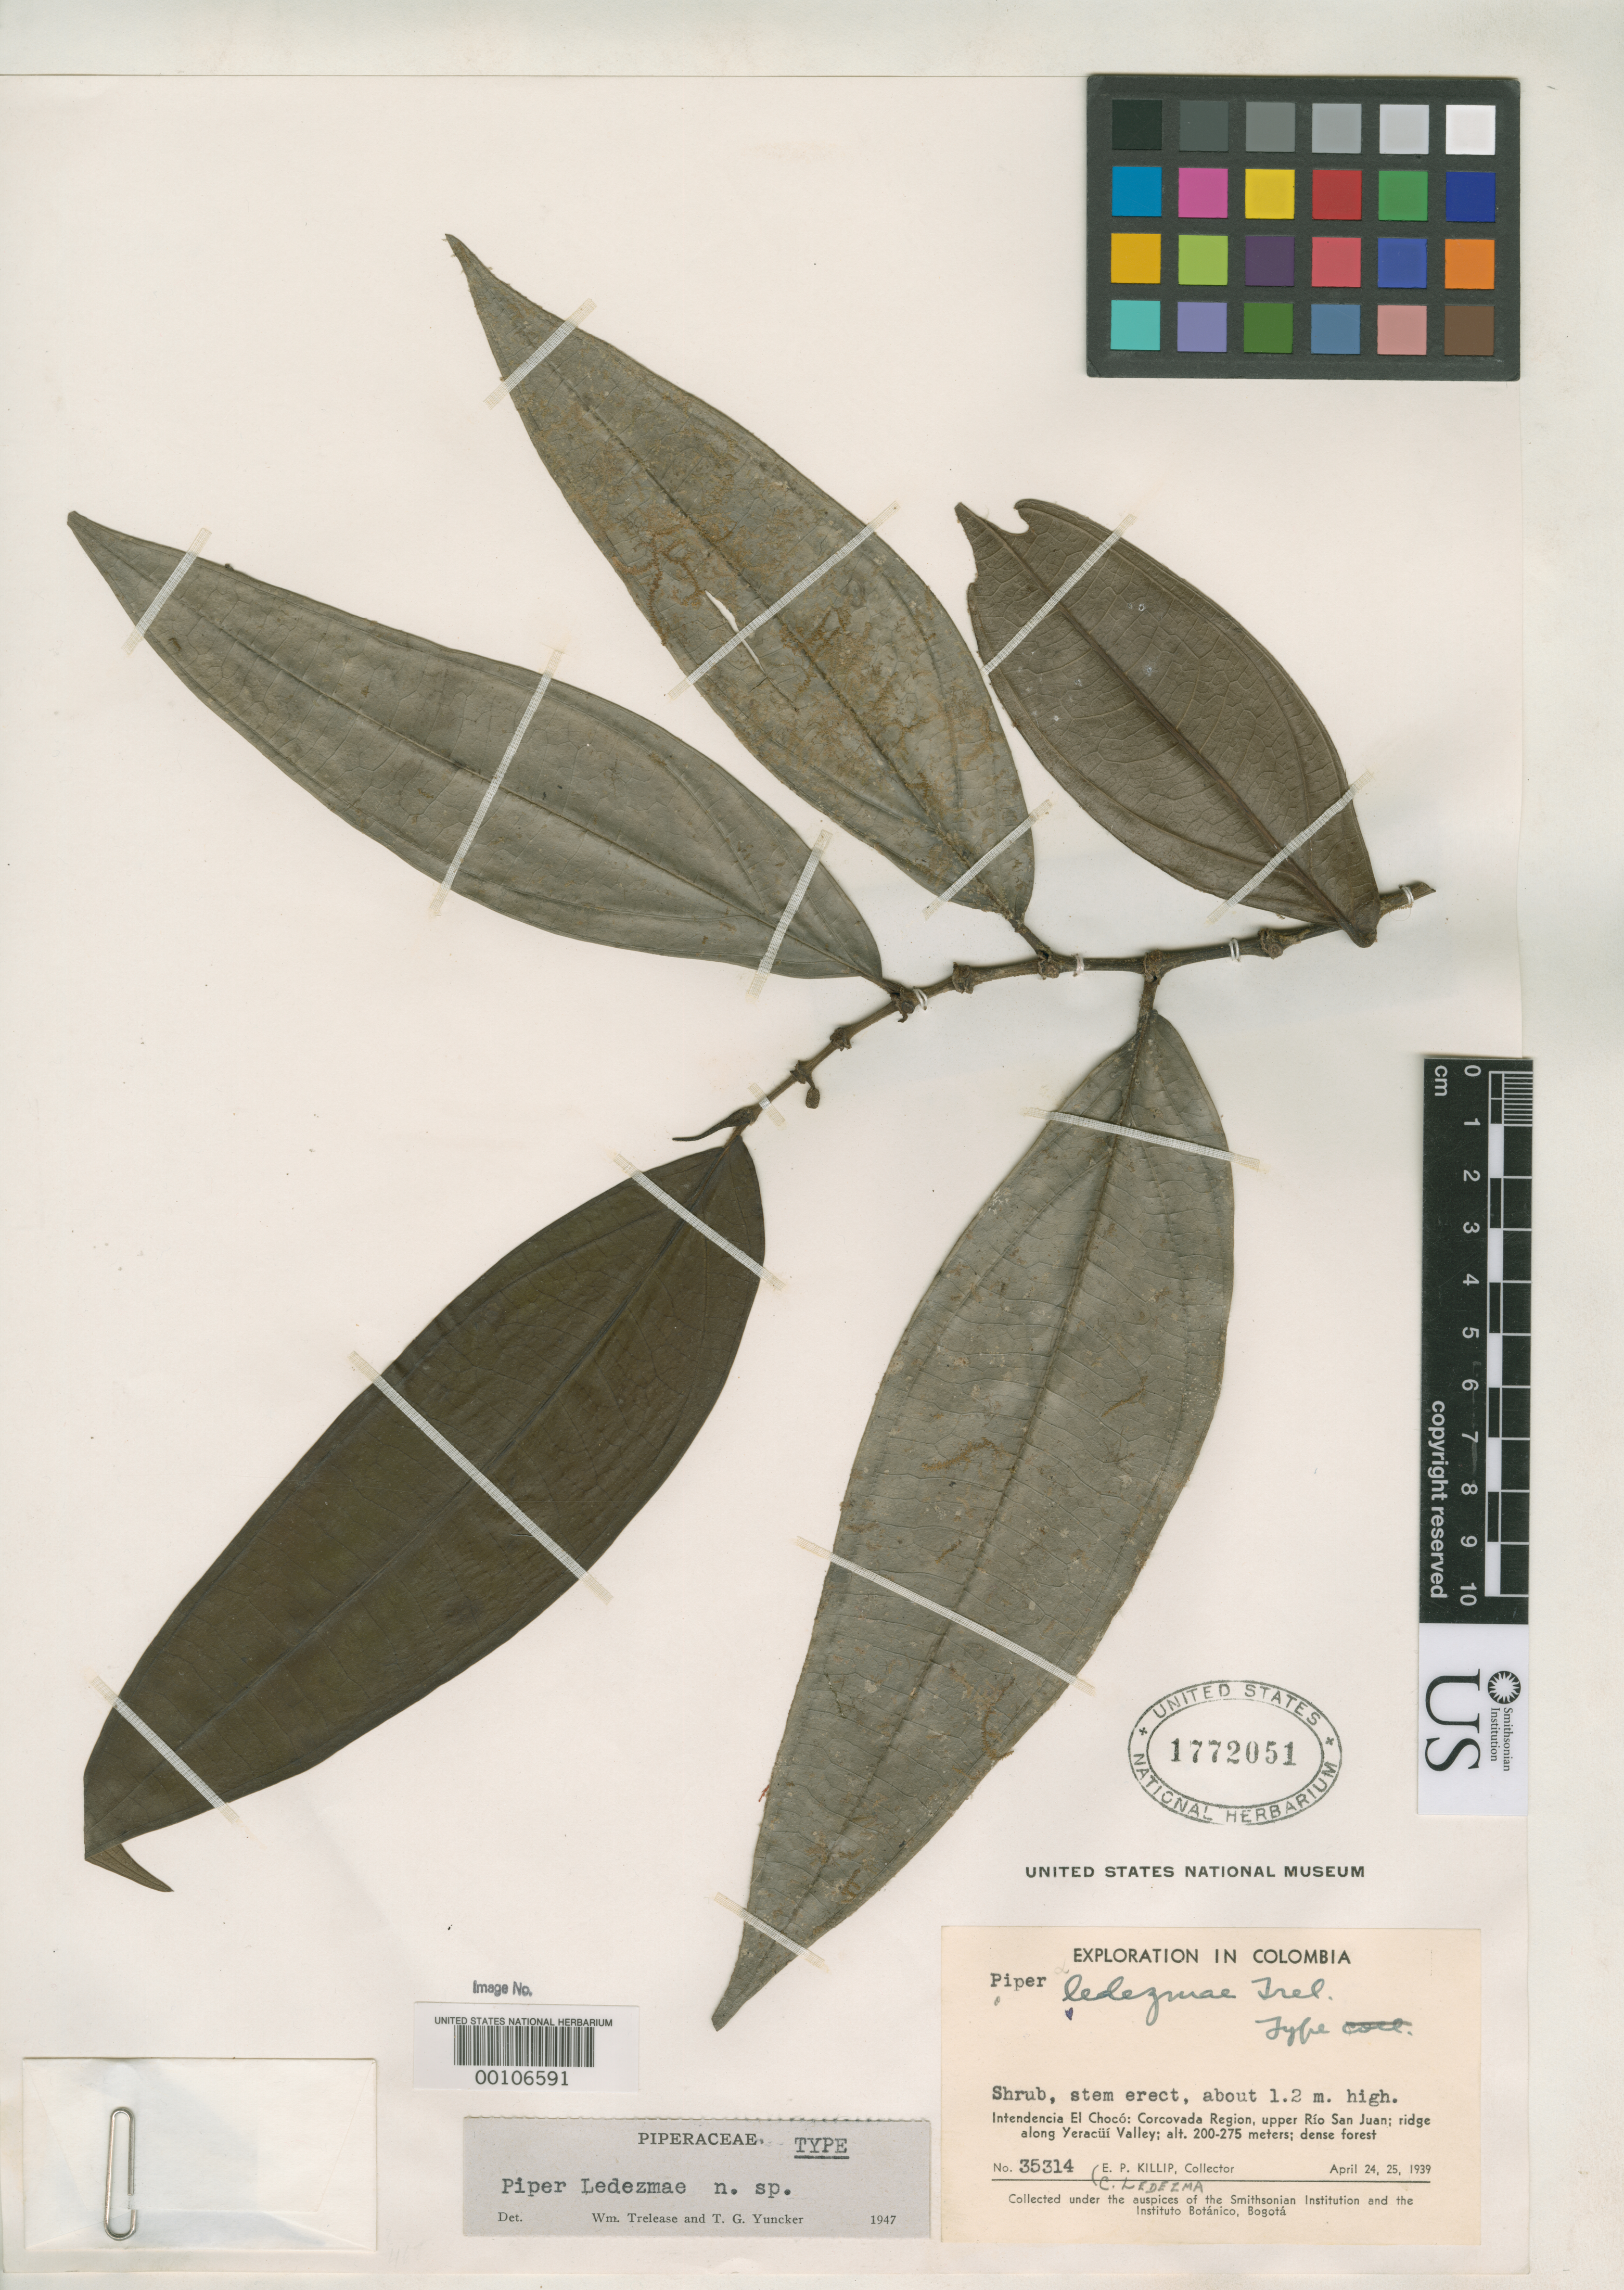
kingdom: Plantae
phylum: Tracheophyta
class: Magnoliopsida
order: Piperales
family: Piperaceae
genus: Piper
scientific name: Piper ledezmae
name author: Trel. & Yunck.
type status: Holotype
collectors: E. P. Killip & G. Ledesma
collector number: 35314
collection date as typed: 24 Apr 1939 to 25 Apr 1939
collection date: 1939-04-24/1939-04-25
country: Colombia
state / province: Chocó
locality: Corcovada region, upper Rio San Juan.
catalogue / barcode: US 1772051